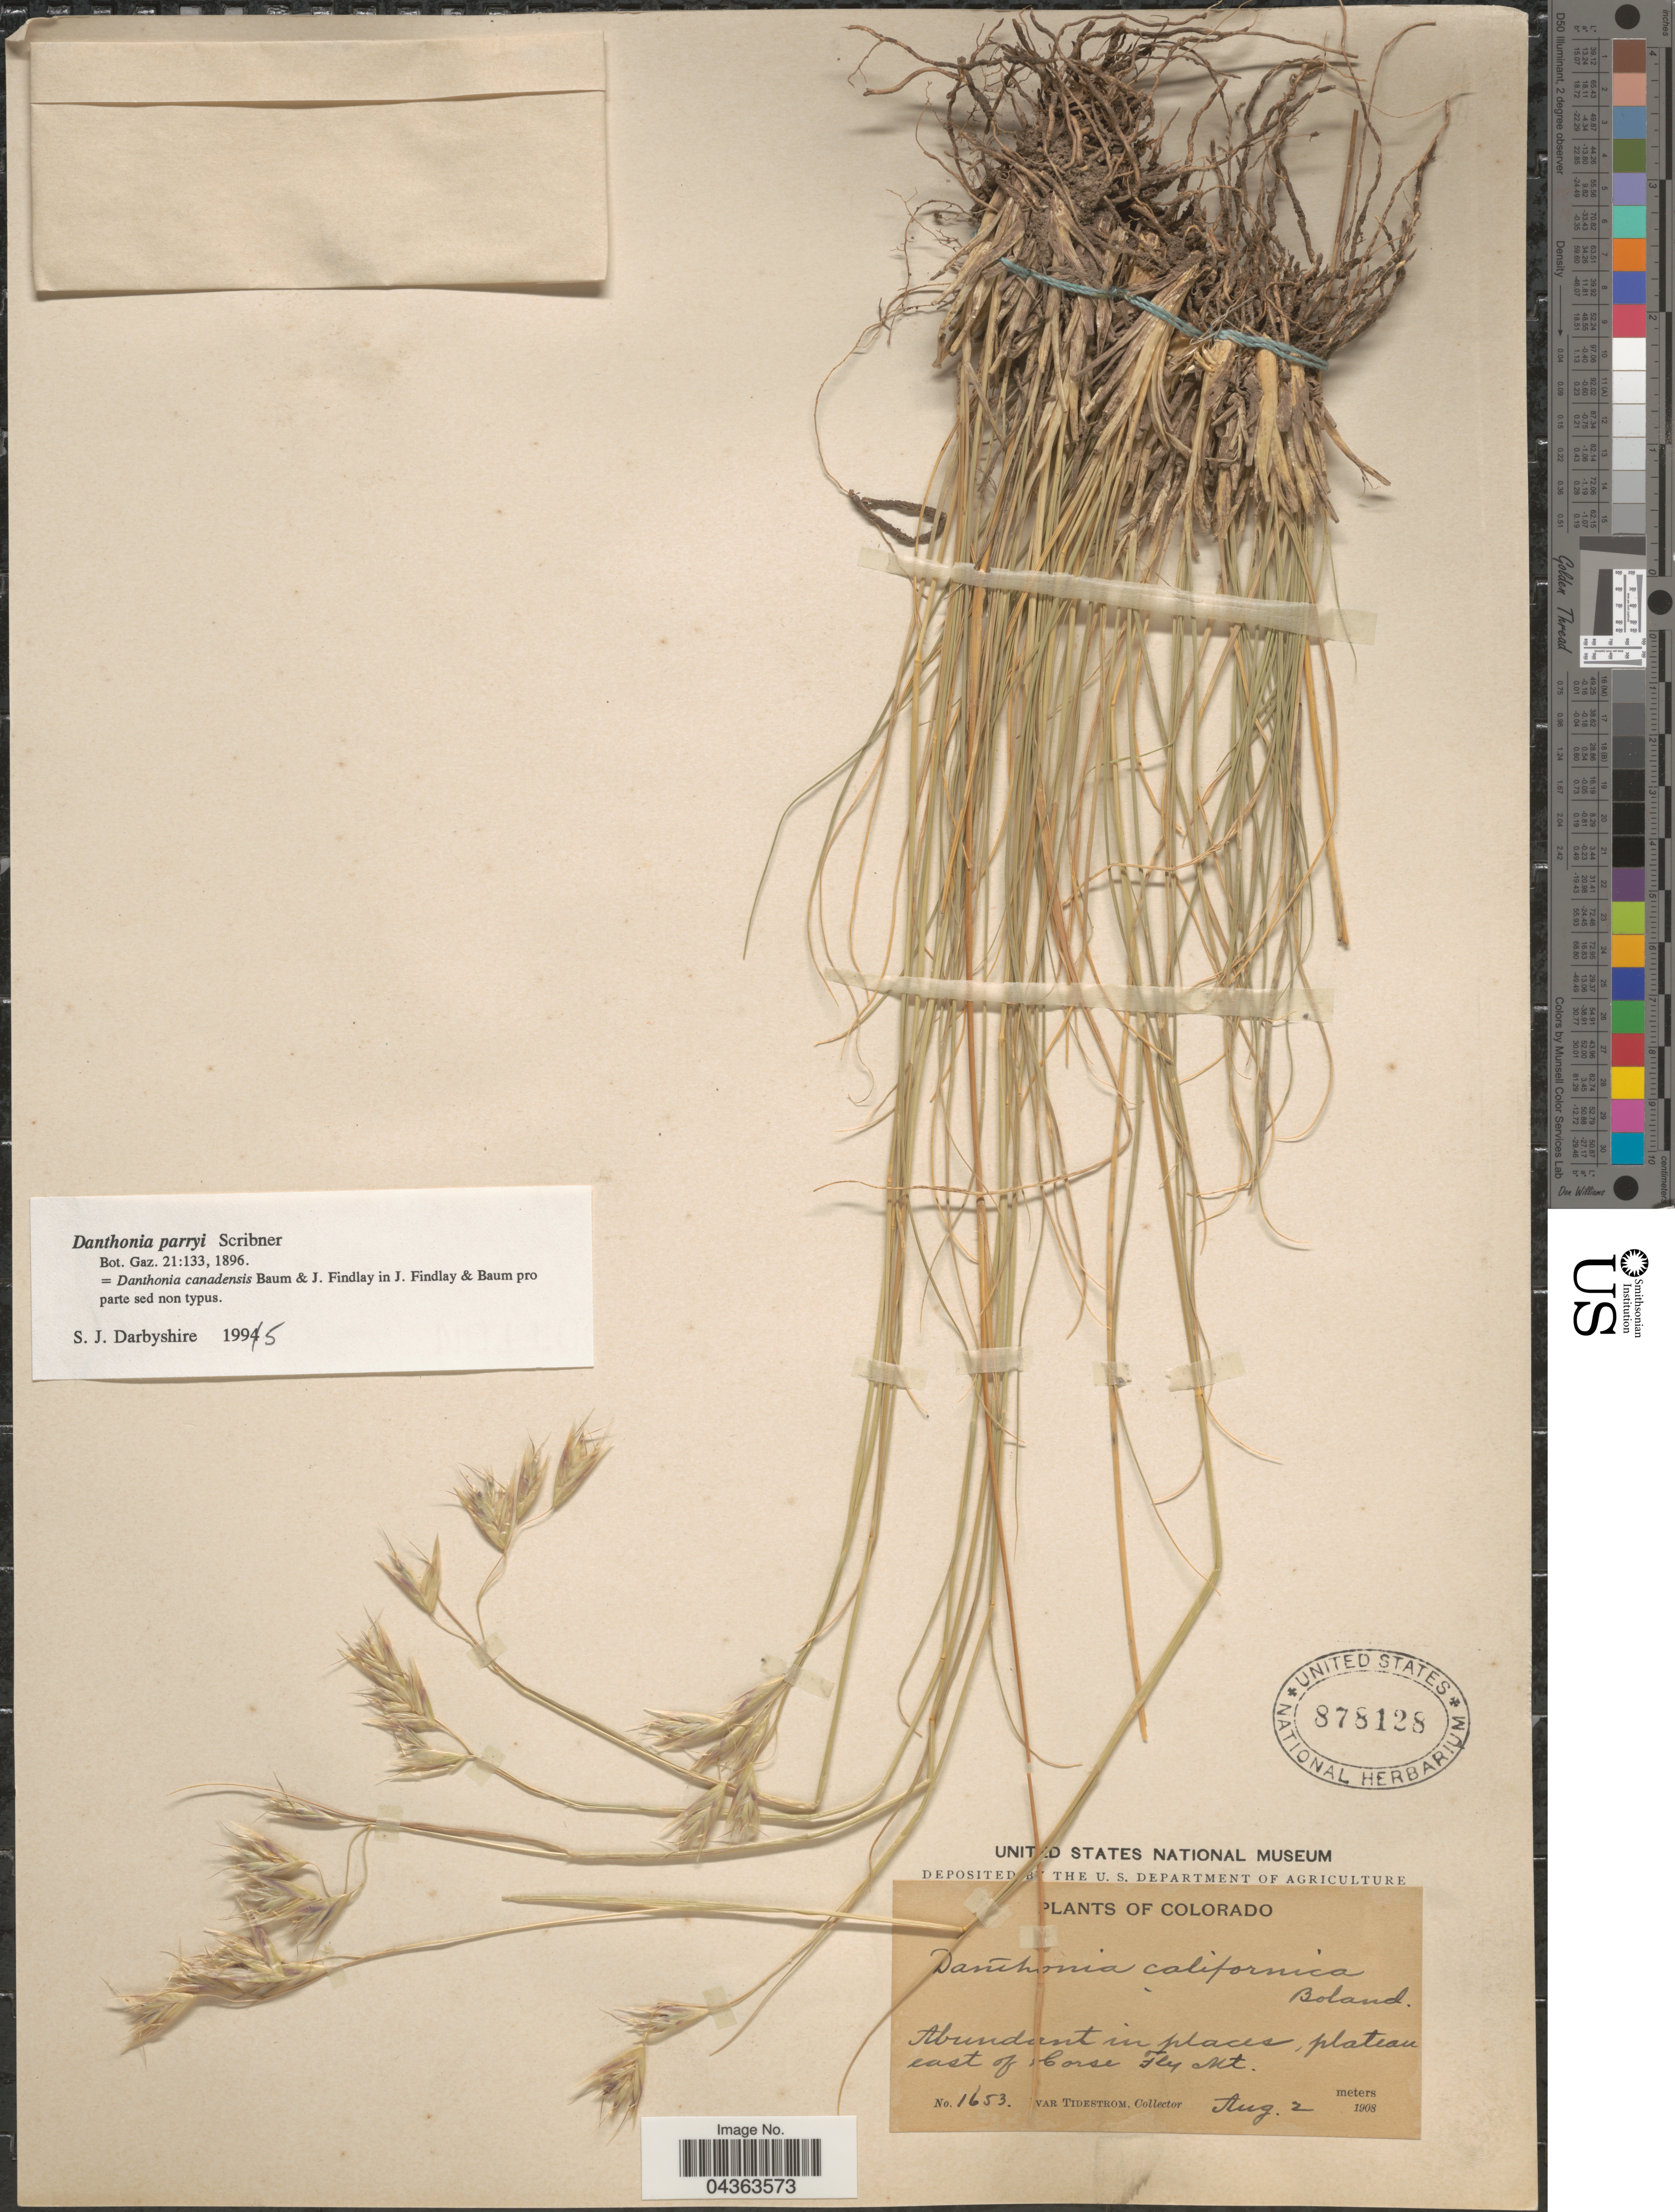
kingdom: Plantae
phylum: Tracheophyta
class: Liliopsida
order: Poales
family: Poaceae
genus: Danthonia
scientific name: Danthonia parryi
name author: Scribn.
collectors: I. F. Tidestrom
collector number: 1653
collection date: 1908-08-02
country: United States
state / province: Colorado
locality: Abundant in places, plateau east of Horse Fly Mt.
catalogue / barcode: US 878128